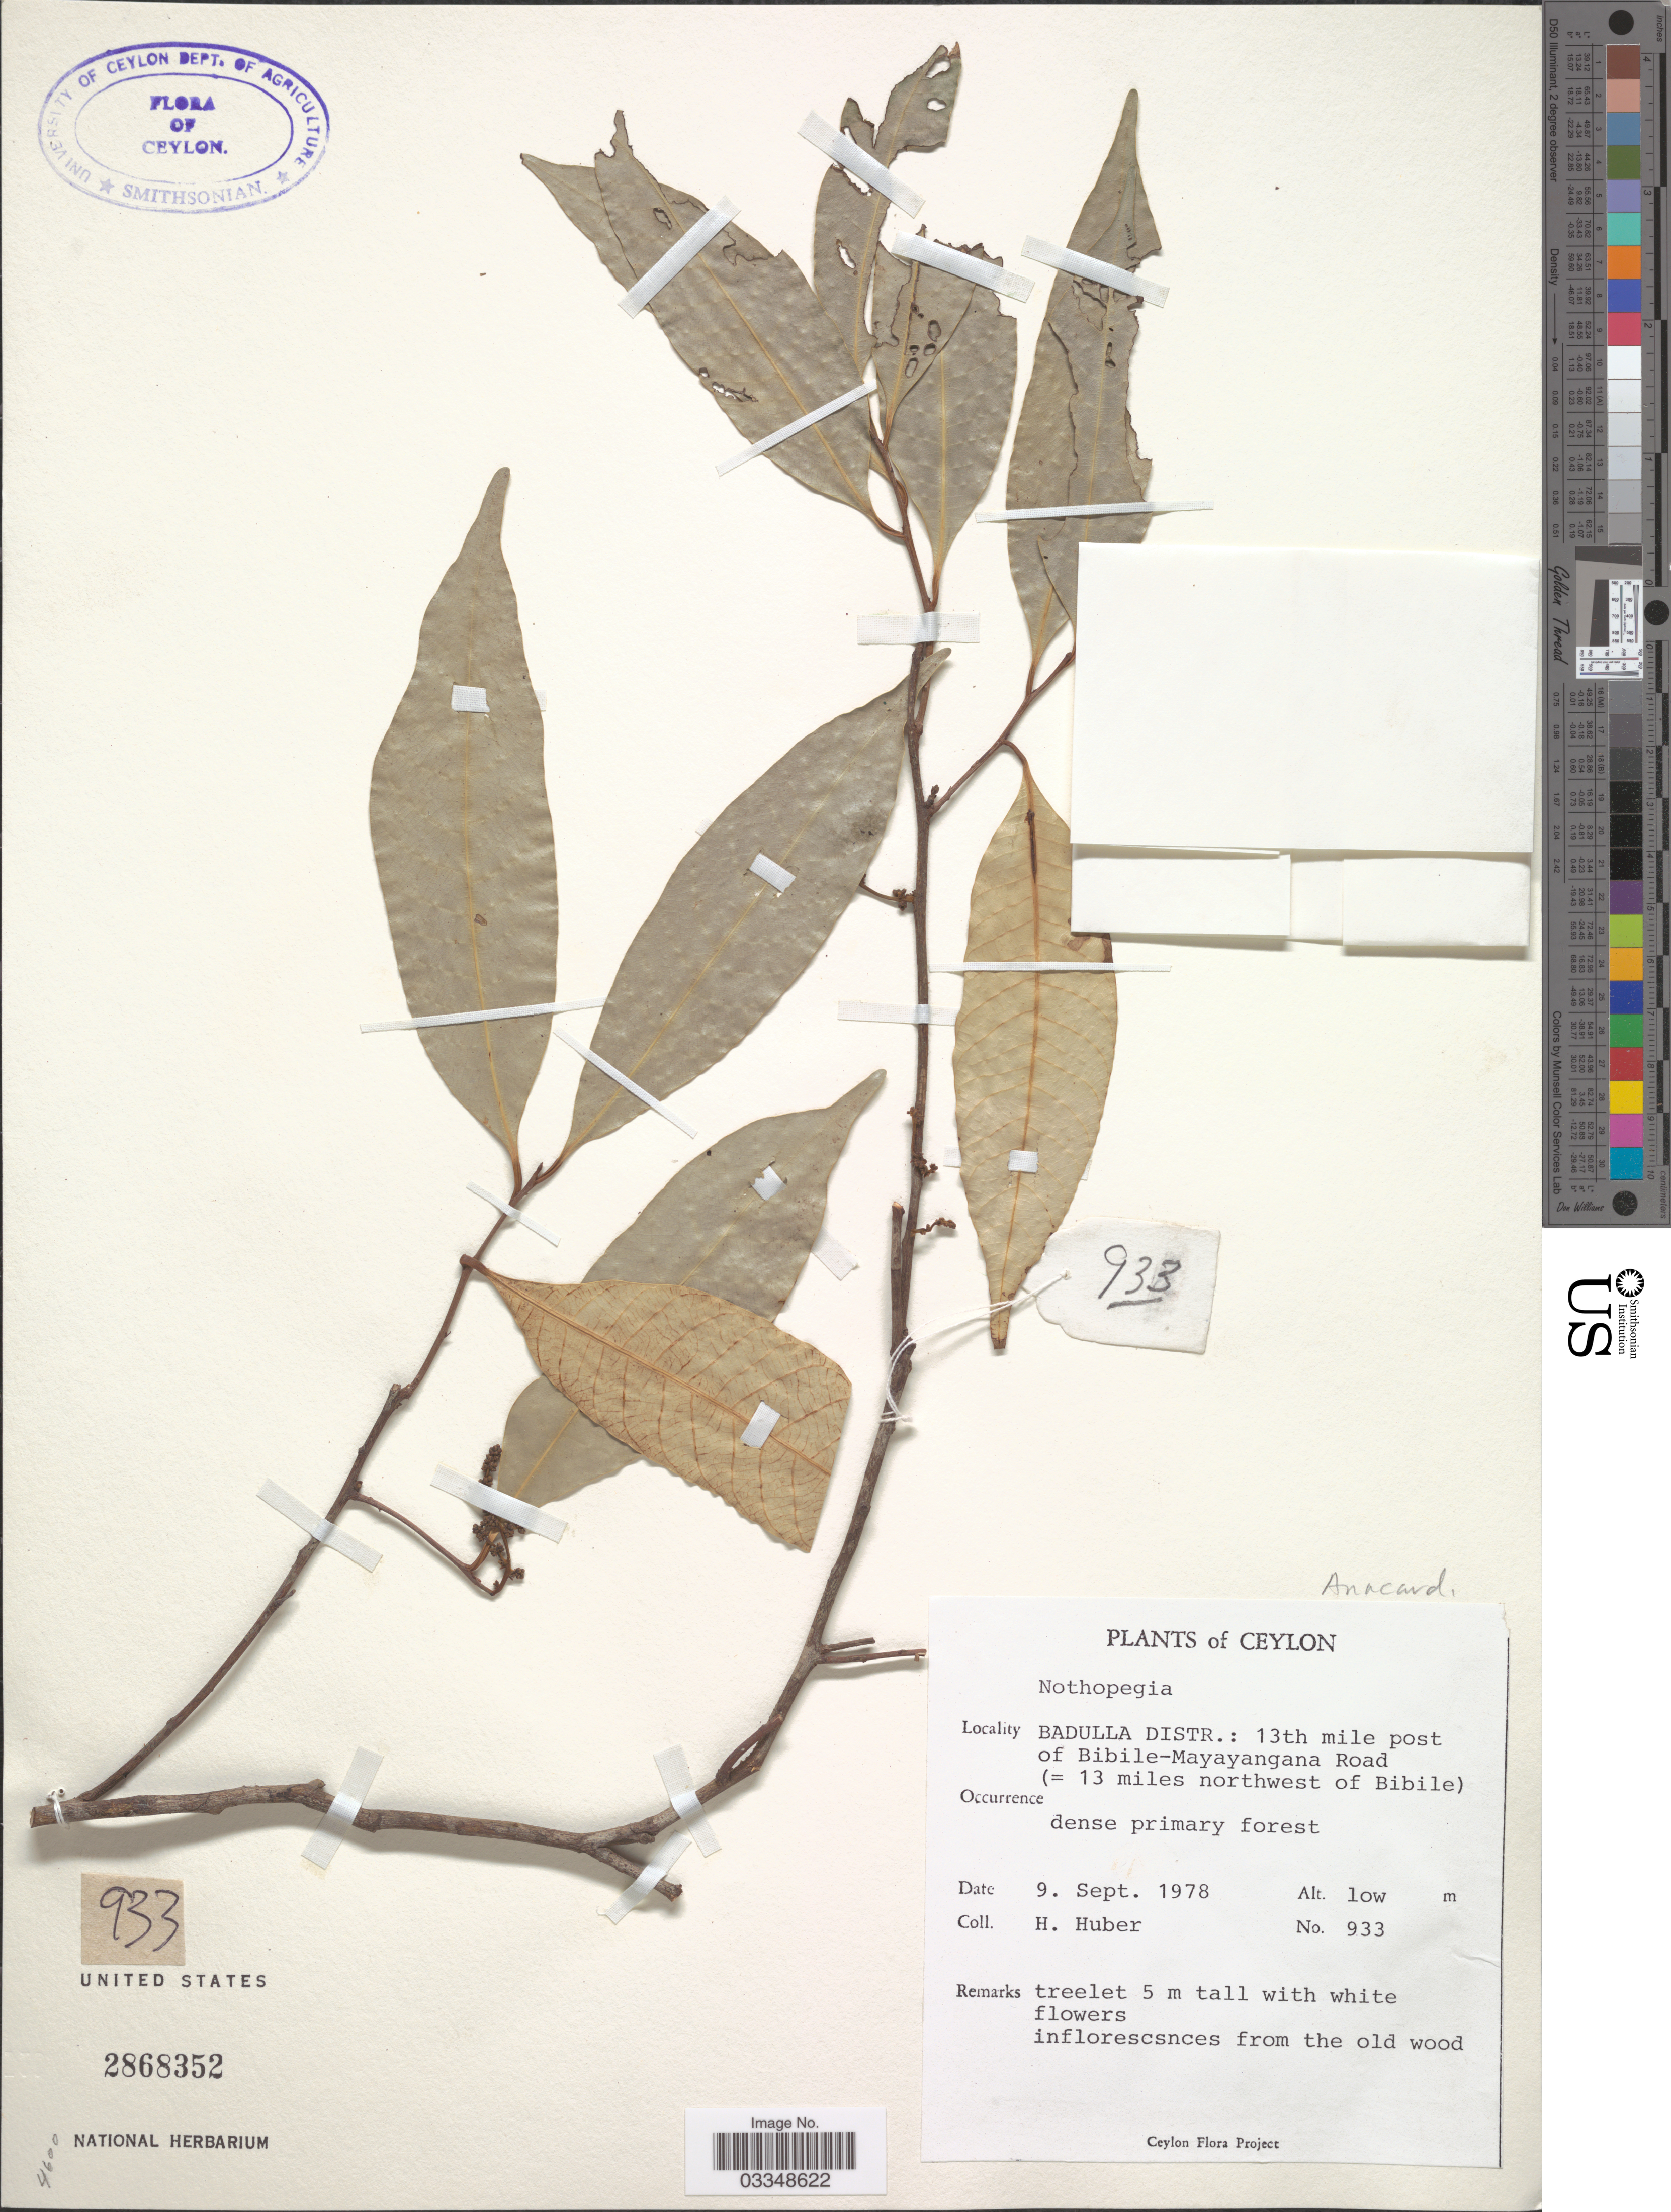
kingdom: Plantae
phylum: Tracheophyta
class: Magnoliopsida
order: Sapindales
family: Anacardiaceae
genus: Nothopegia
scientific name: Nothopegia sp.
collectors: H. Huber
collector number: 933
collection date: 1978-09-09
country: Sri Lanka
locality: Ceylon. Badulla Distr.: 13th mile post of Bibile-Mayayangana Road. (= 13 miles northwest of Bibile).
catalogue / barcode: US 2868352